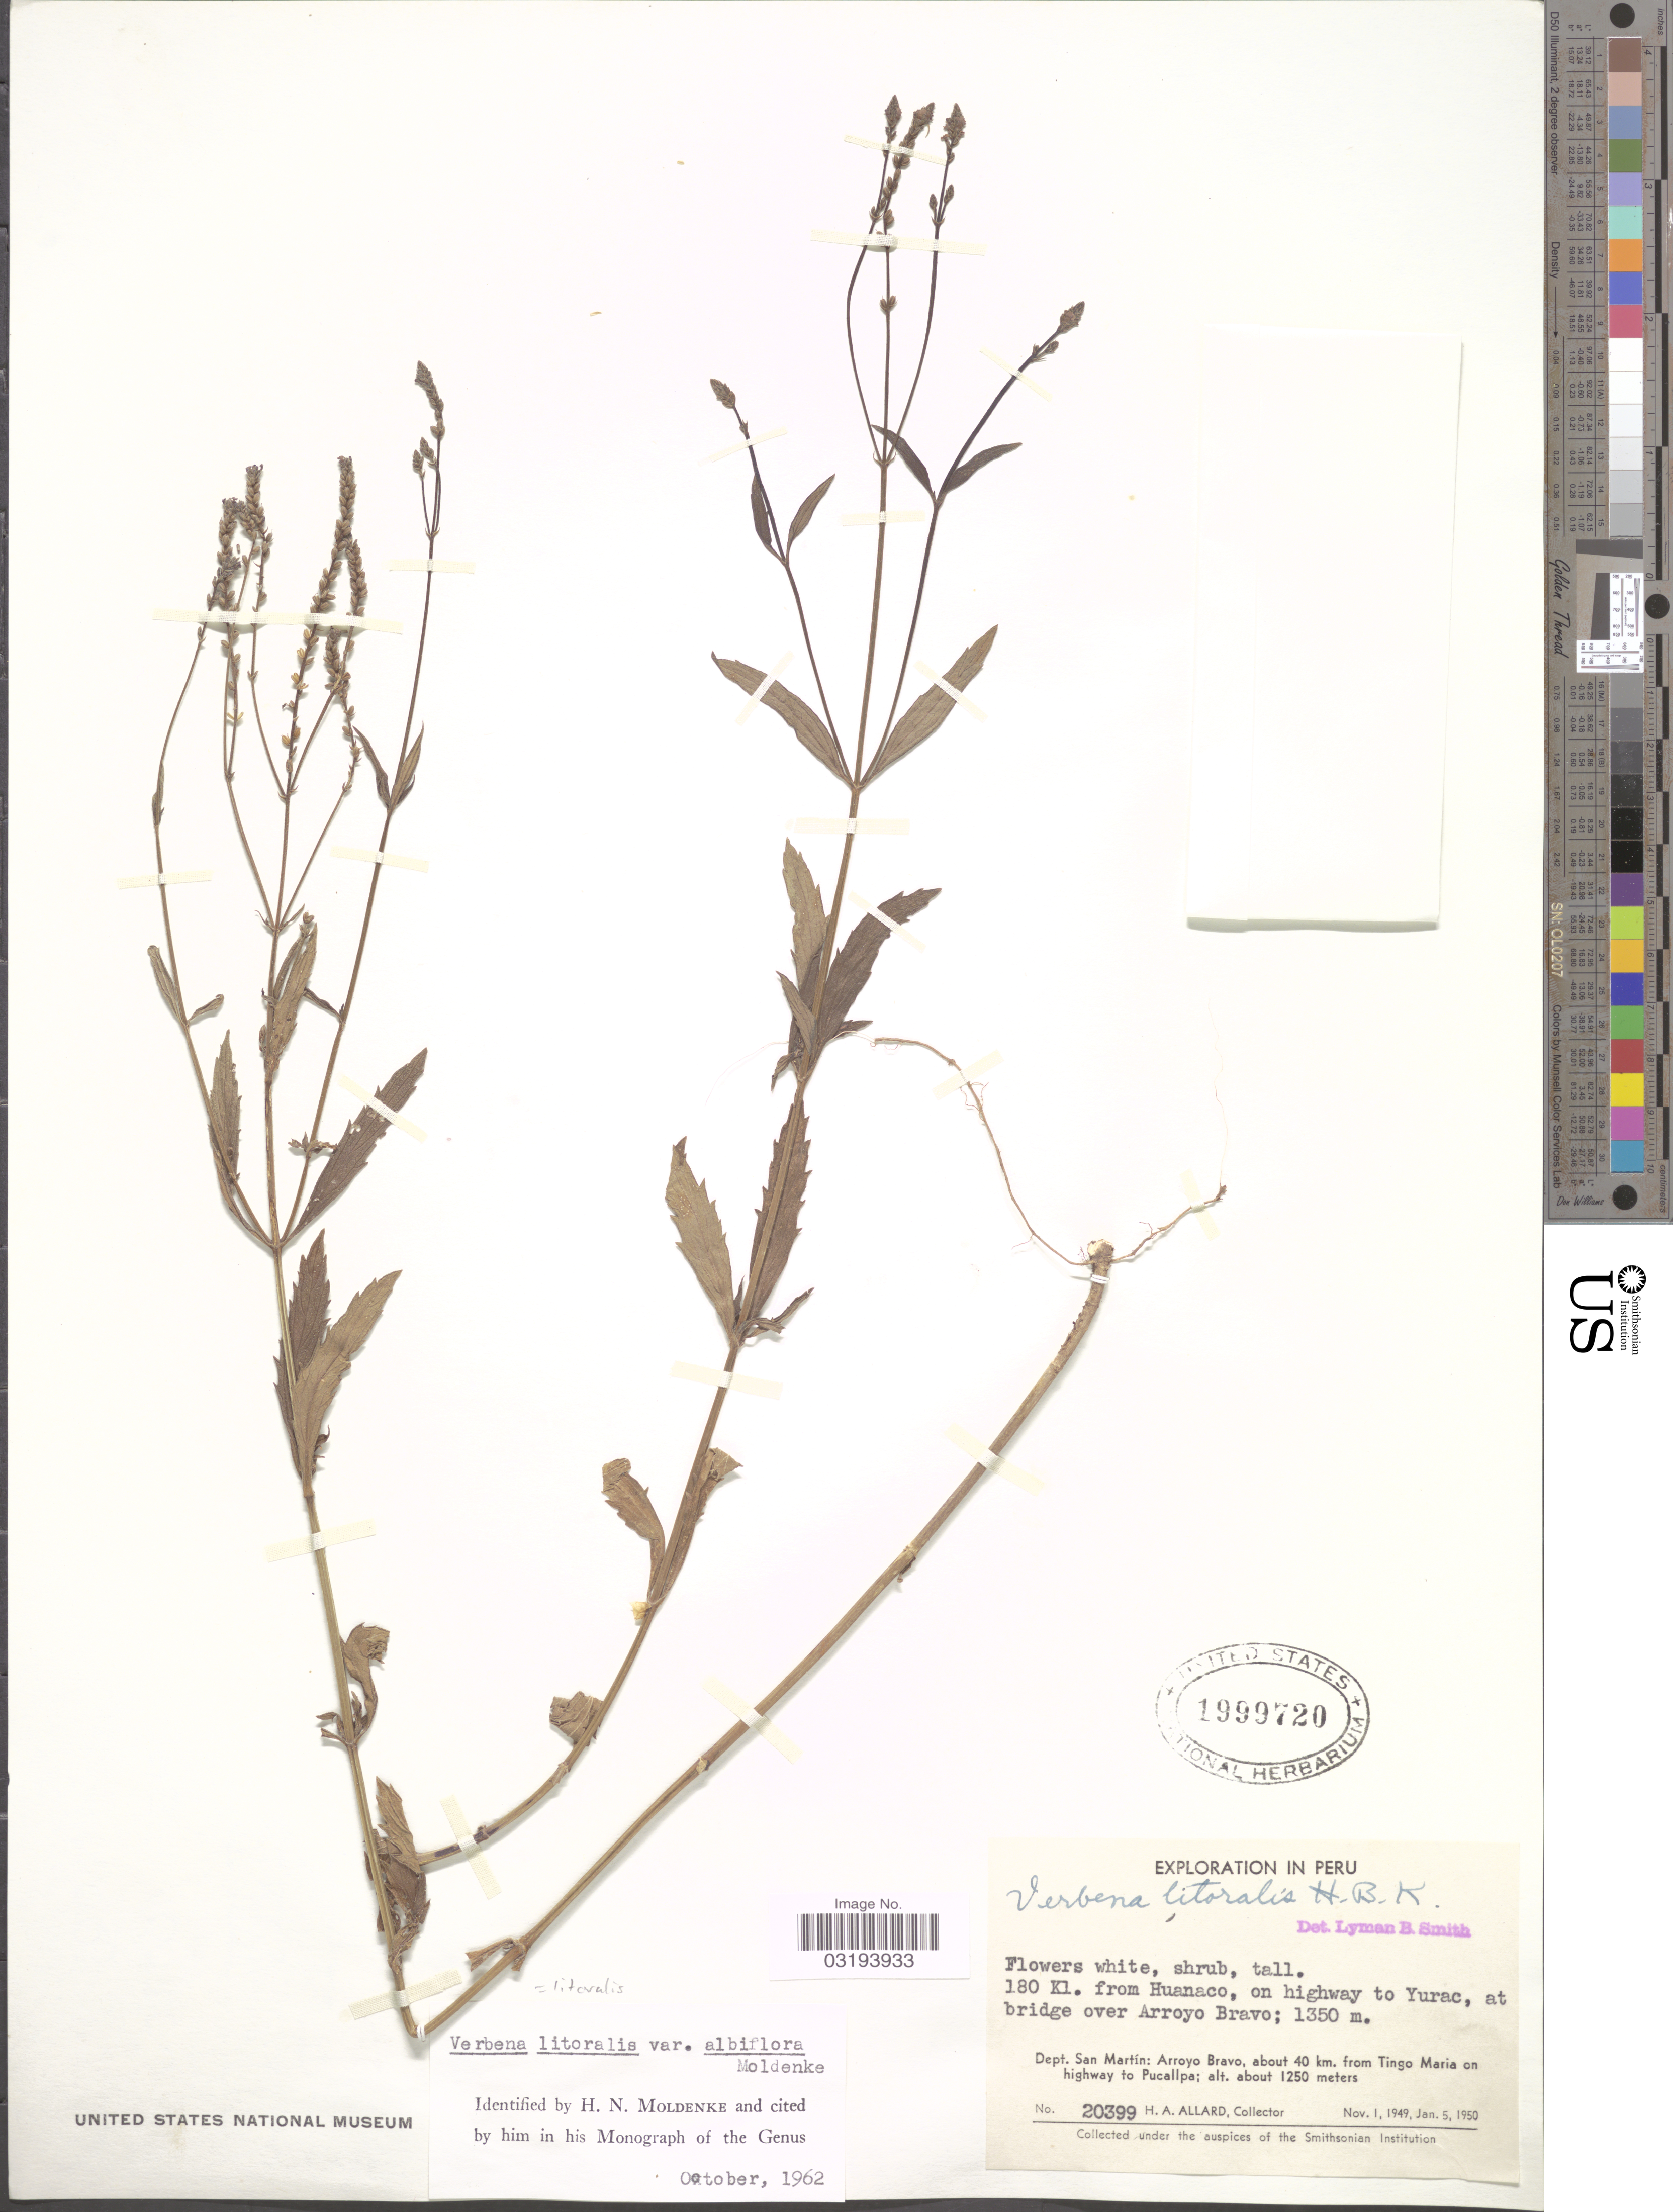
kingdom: Plantae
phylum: Tracheophyta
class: Magnoliopsida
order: Lamiales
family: Verbenaceae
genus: Verbena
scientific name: Verbena litoralis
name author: Kunth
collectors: H. A. Allard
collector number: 20399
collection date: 1949-11-01/1950-01-05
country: Peru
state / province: San Martín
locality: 180 Kl. from Huanuco, on highway to Yurac, at bridge over Arroyo Bravo. Dept. San Martín: Arroyo Bravo, about 40 km. from Tingo Maria on highway to Pucallpa.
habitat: at bridge over arroyo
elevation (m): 1250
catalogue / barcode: US 1999720